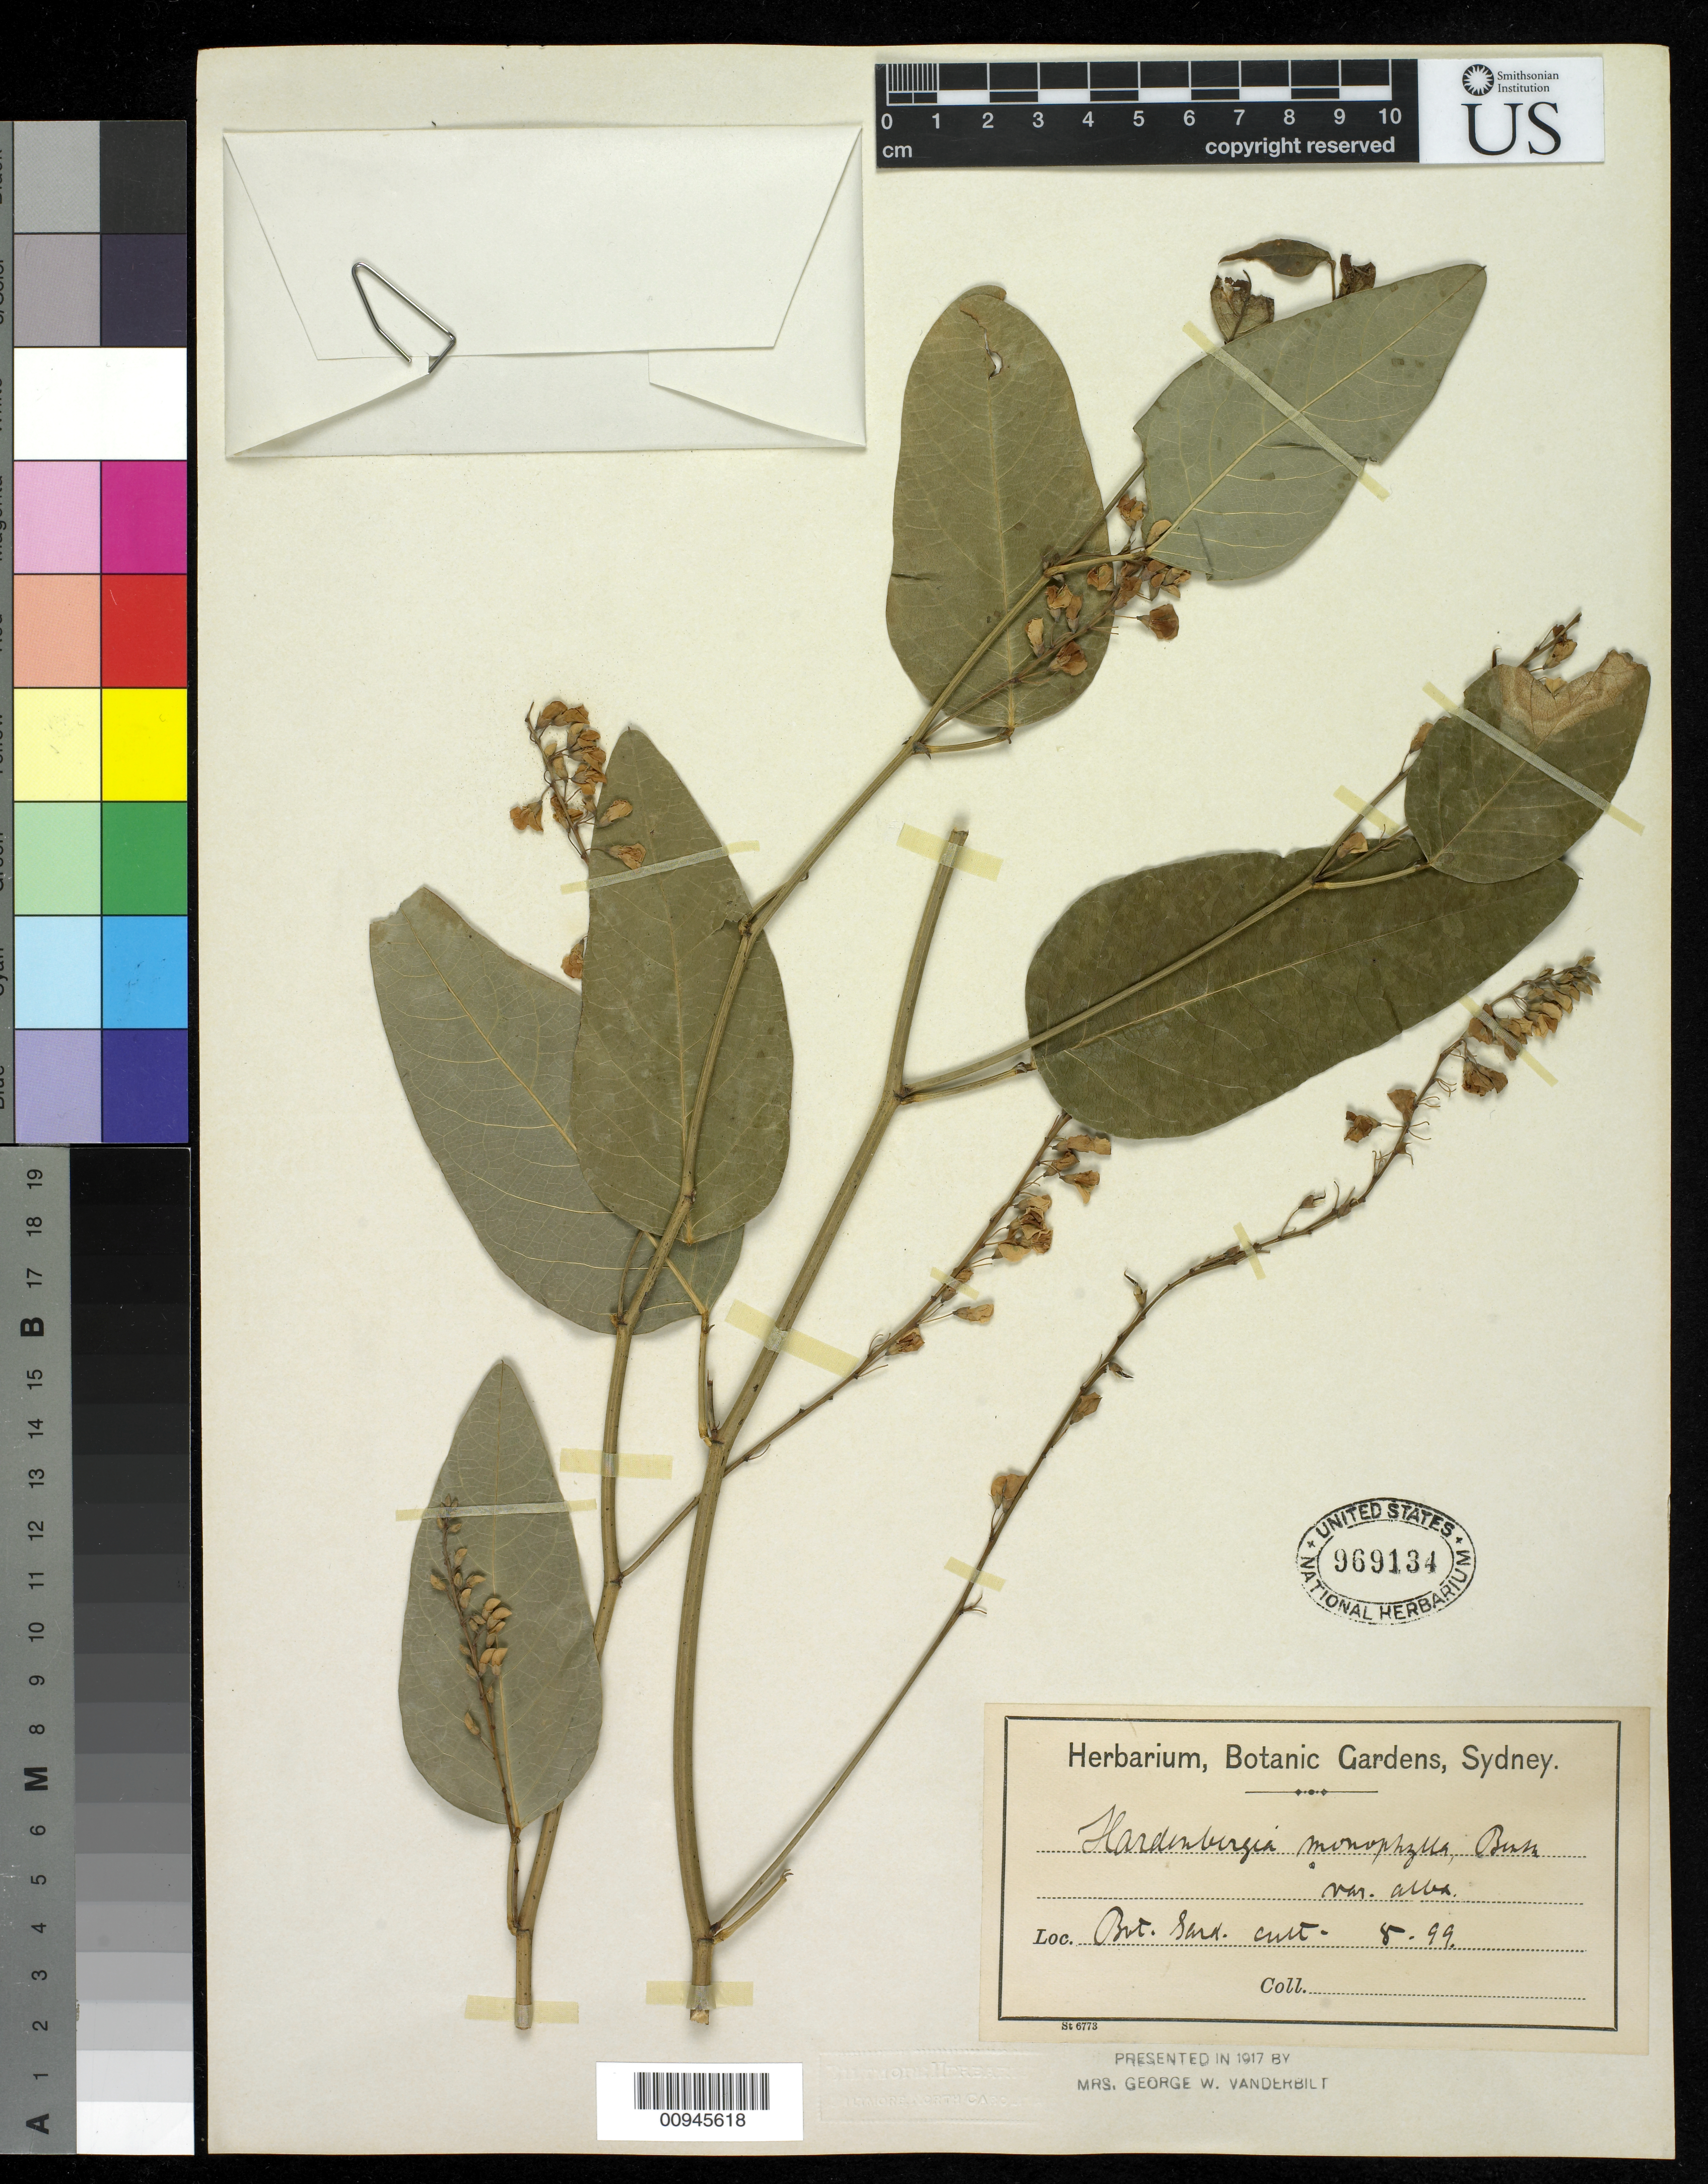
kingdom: Plantae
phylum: Tracheophyta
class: Magnoliopsida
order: Fabales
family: Fabaceae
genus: Hardenbergia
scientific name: Hardenbergia violacea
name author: (Schneev.) Stearn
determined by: Egan, Ashley N., (US), Smithsonian Institution - National Museum of Natural History (UNITED STATES)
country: Australia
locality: cultivated at Sidney Botanica Gardens.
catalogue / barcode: US 969134